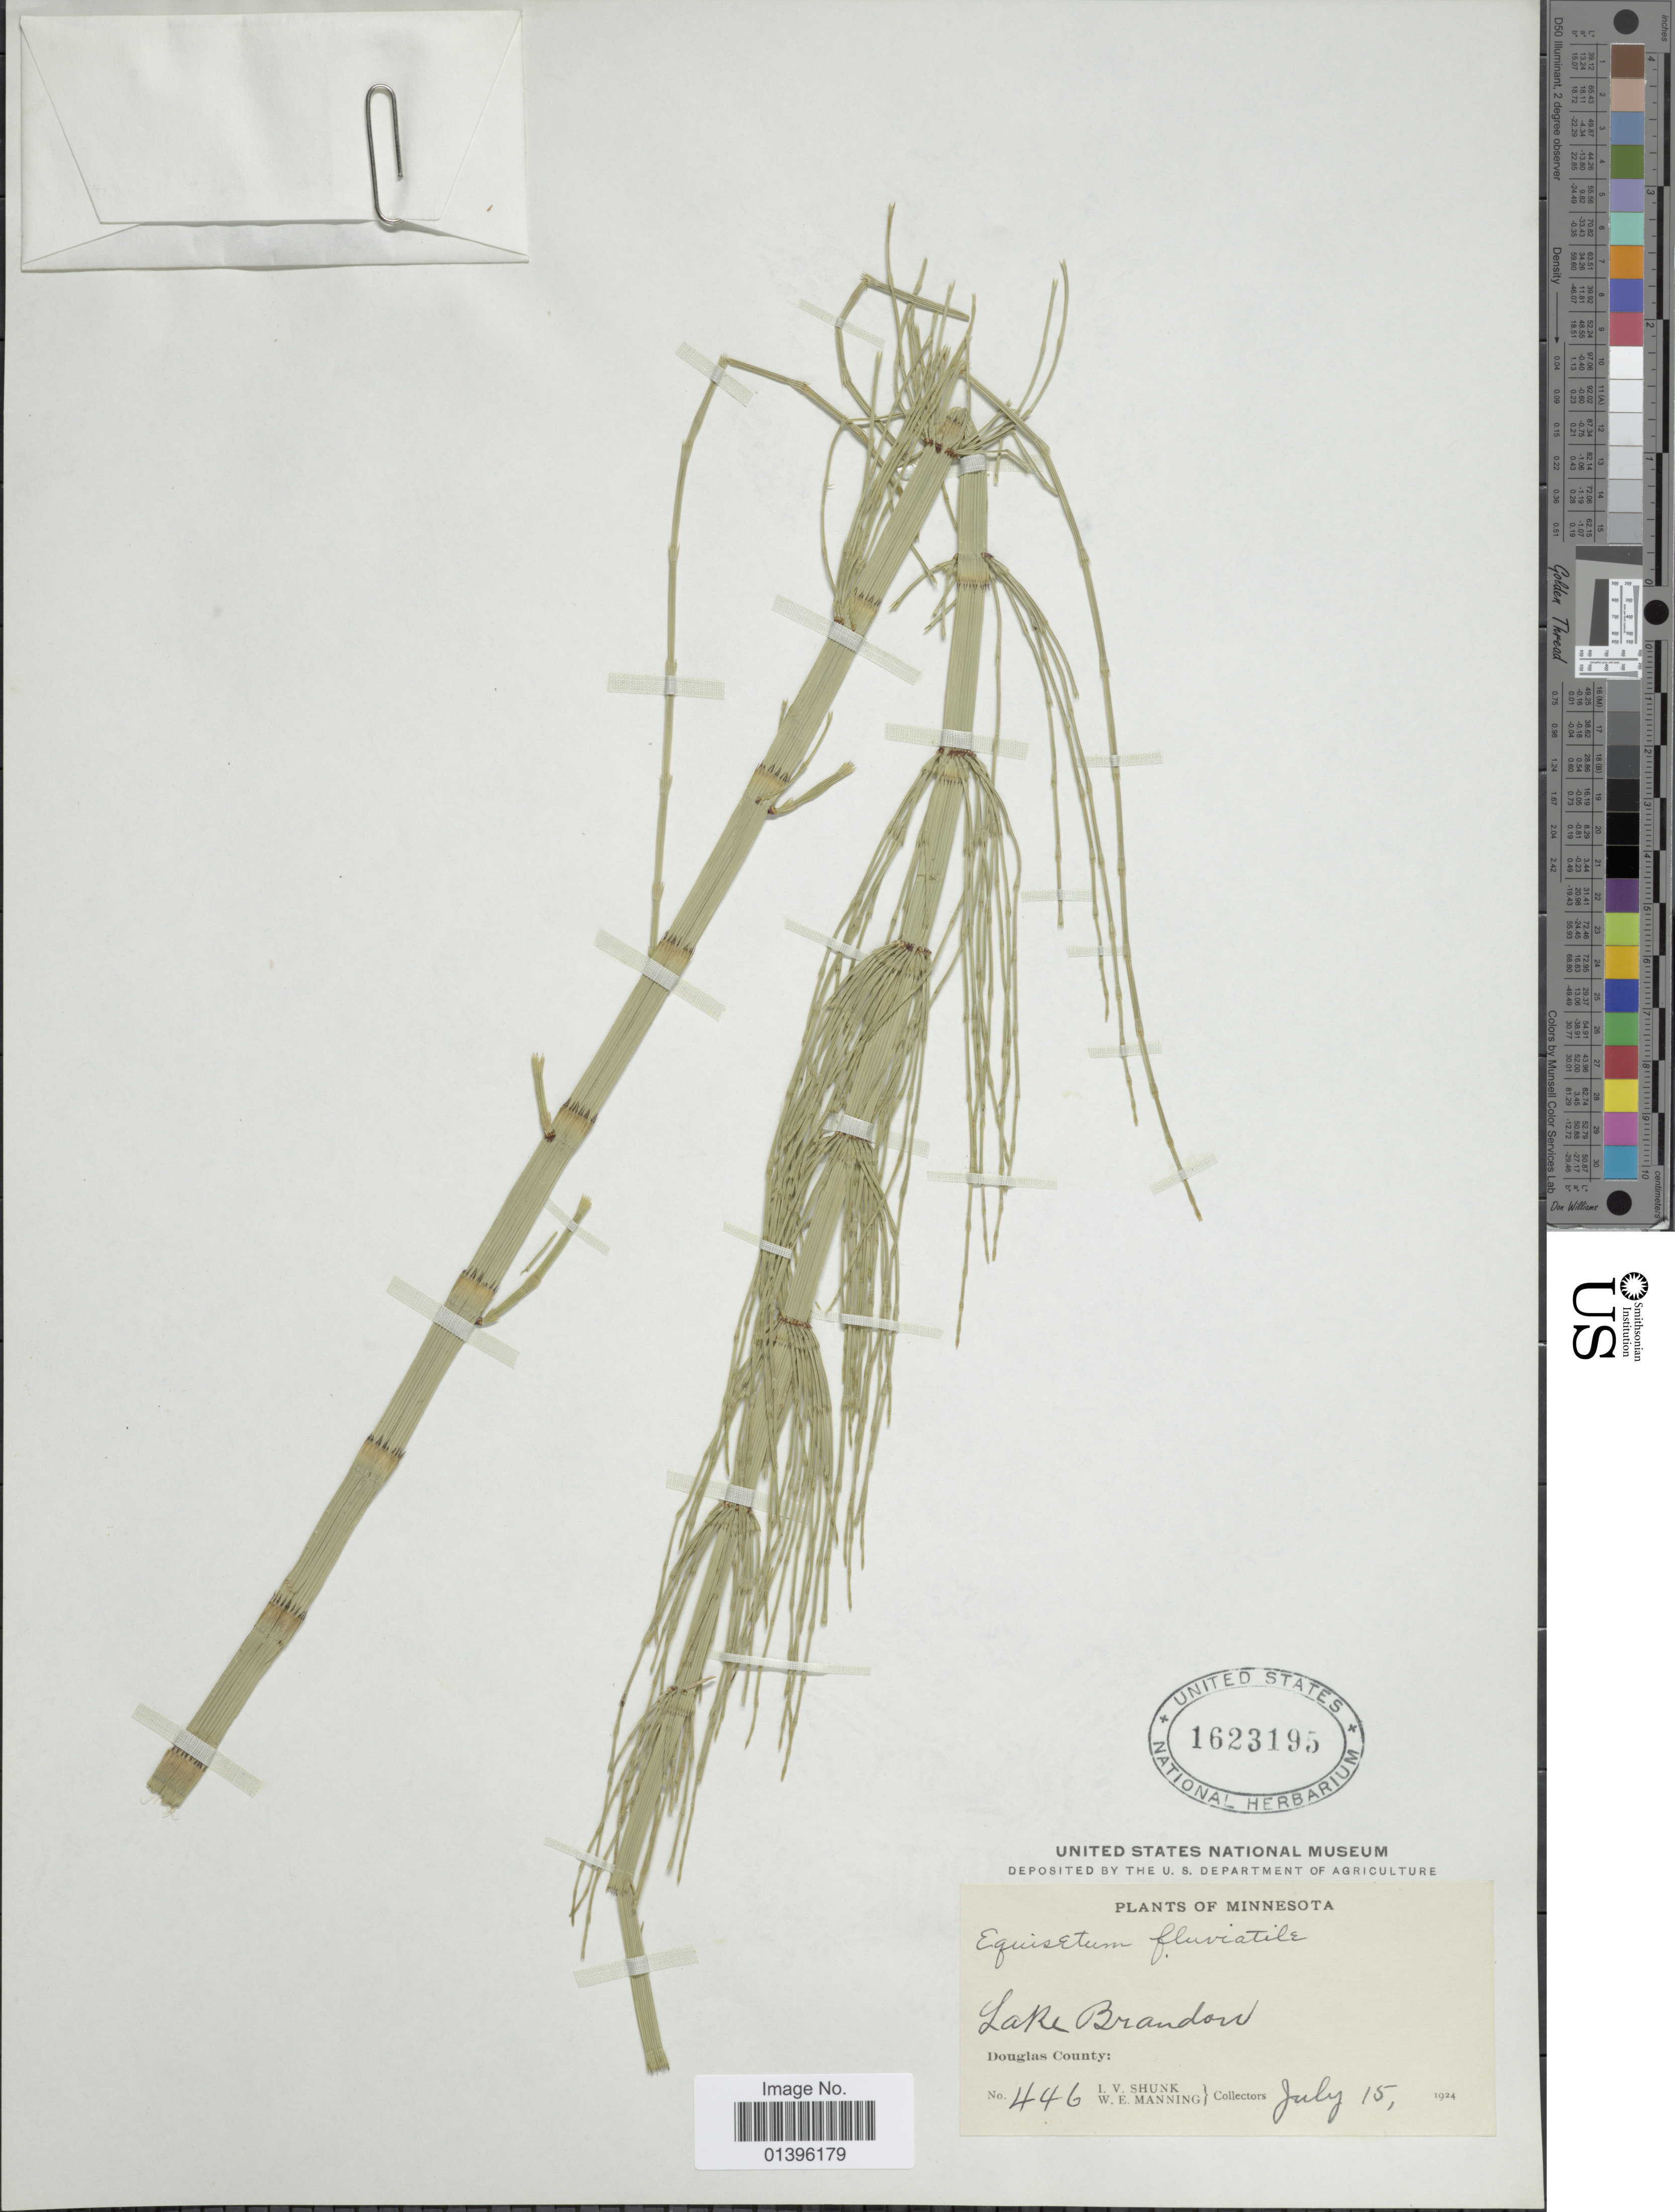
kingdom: Plantae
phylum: Tracheophyta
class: Polypodiopsida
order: Equisetales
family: Equisetaceae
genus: Equisetum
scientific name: Equisetum fluviatile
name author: L.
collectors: I. Shunk & W. Manning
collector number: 446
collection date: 1924-07-15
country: United States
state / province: Minnesota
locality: Lake Brandon, Douglas County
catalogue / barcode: US 1623195